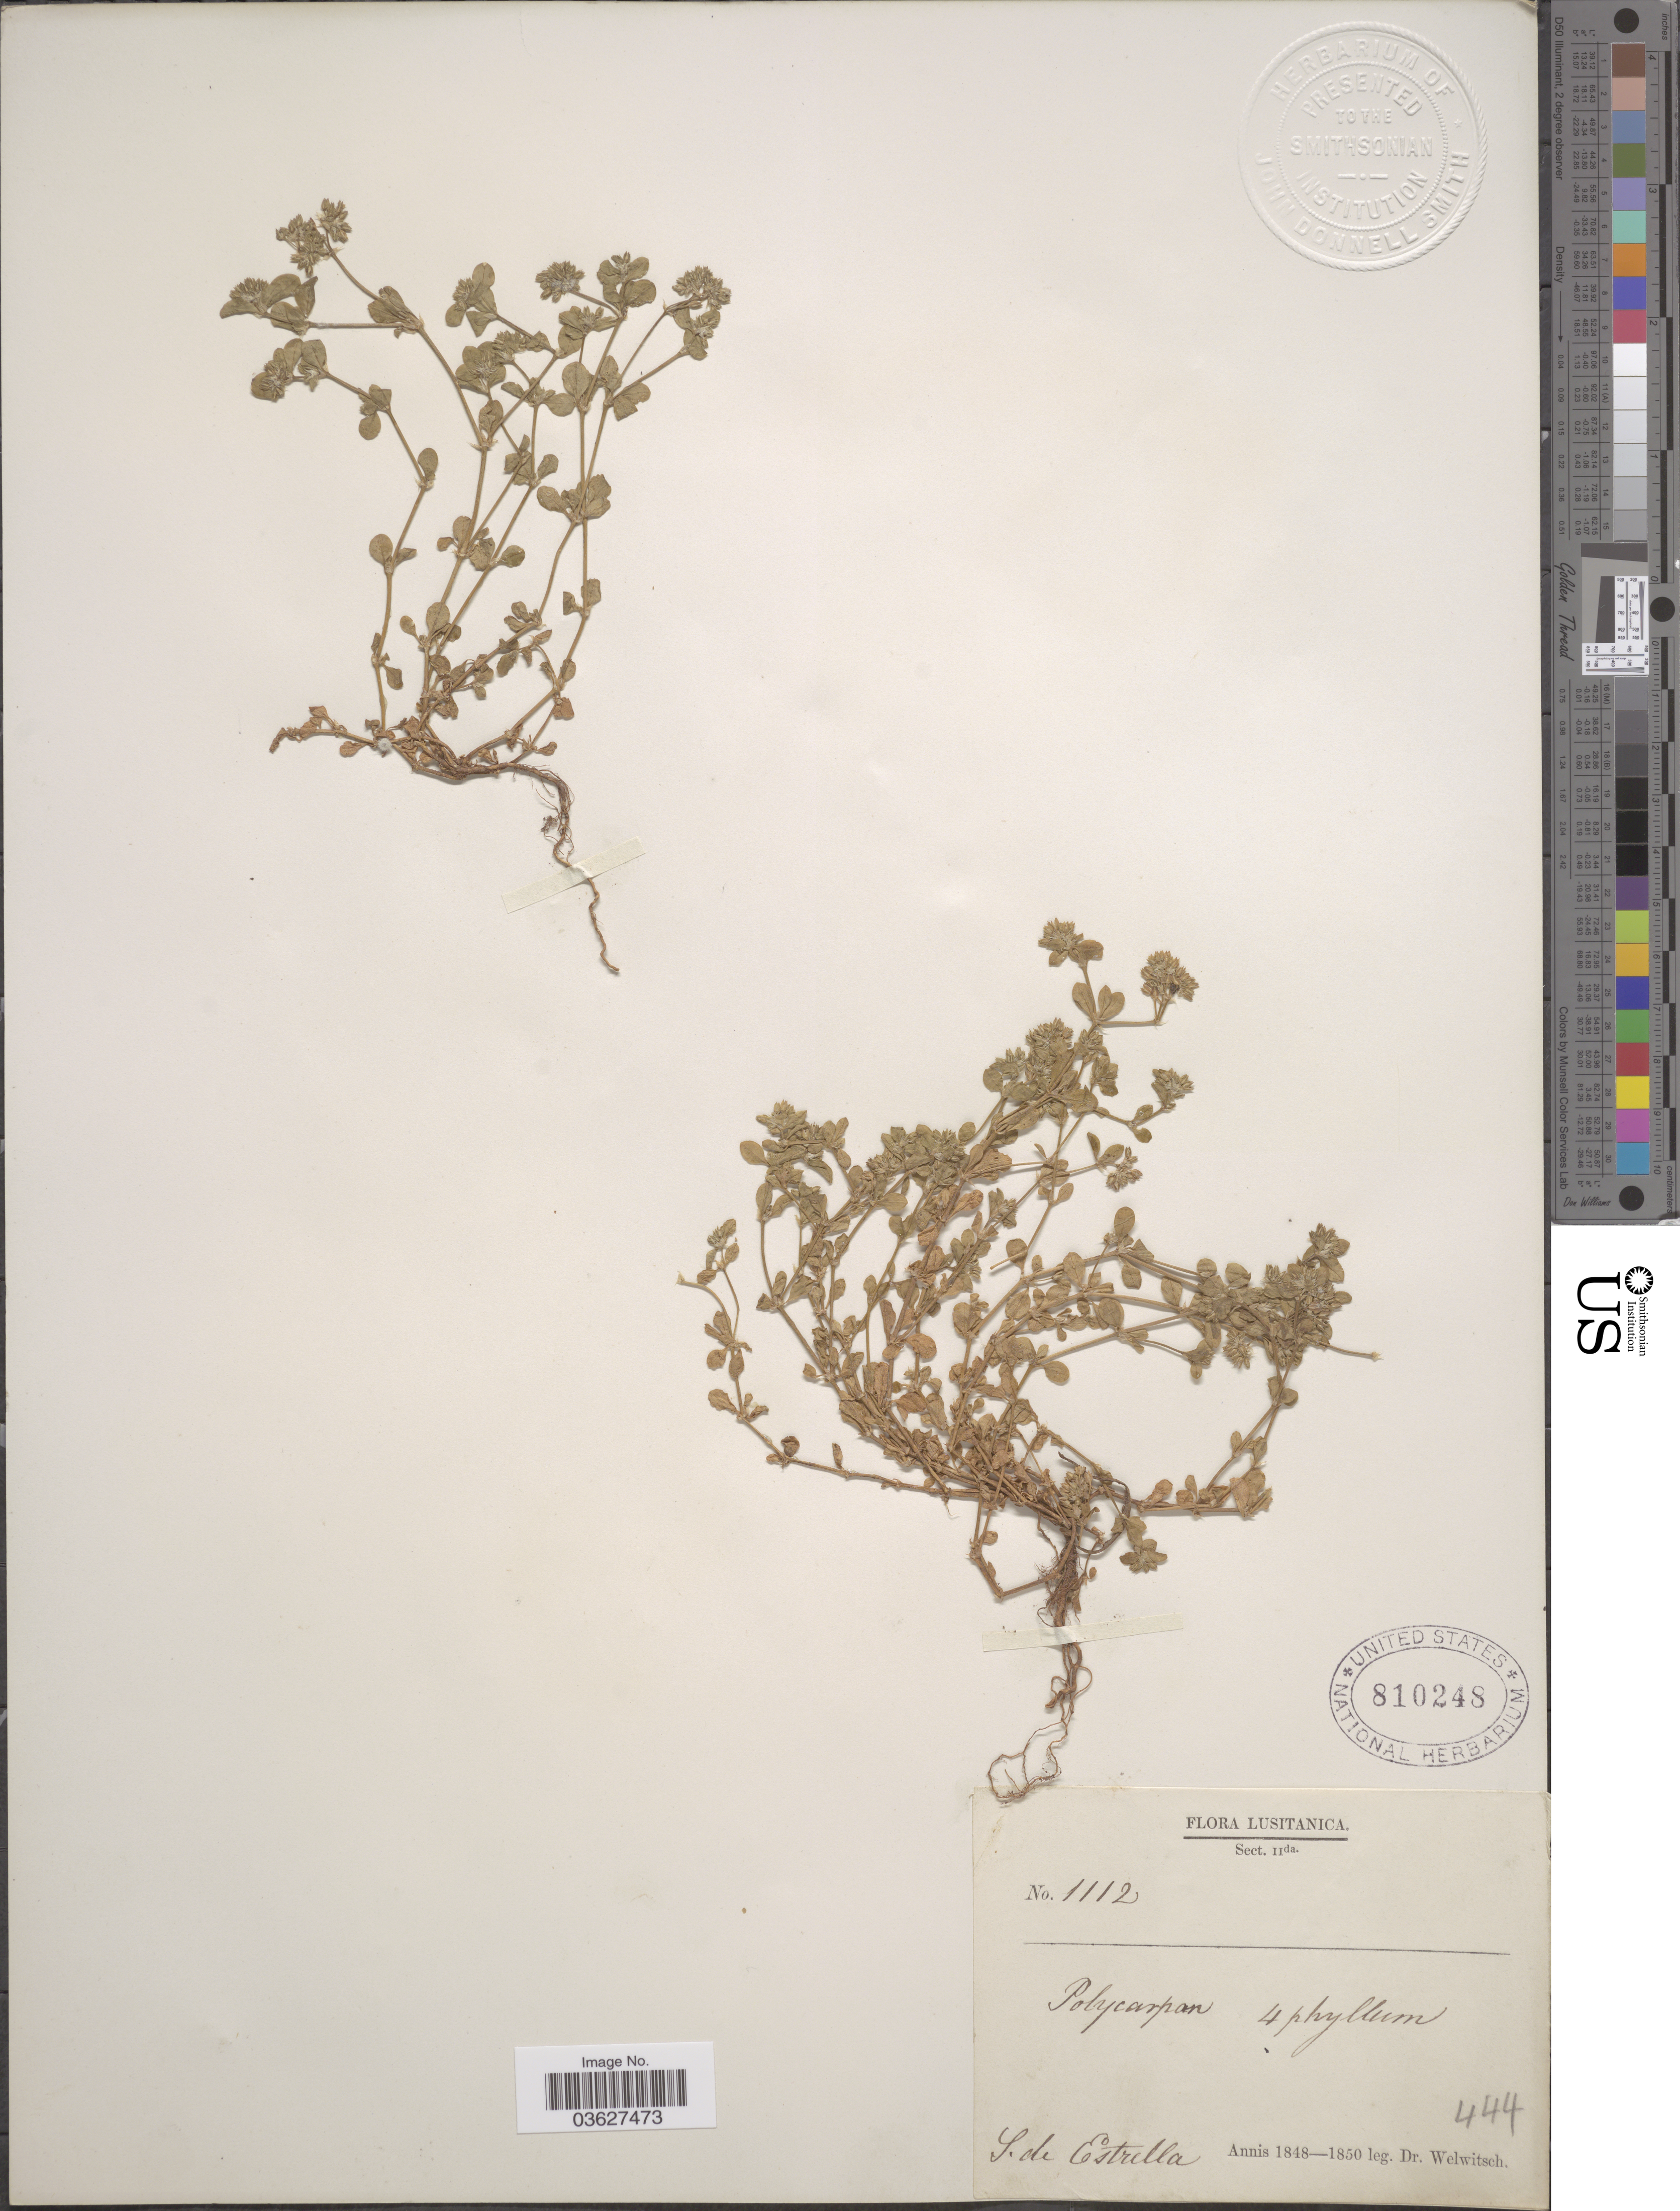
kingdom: Plantae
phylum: Tracheophyta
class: Magnoliopsida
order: Caryophyllales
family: Caryophyllaceae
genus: Polycarpon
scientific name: Polycarpon tetraphyllum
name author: (L.) L.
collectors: -. Welwitsch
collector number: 1112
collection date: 1848/1850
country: Portugal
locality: Lusitanica. S. de Estrella.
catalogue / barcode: US 810248